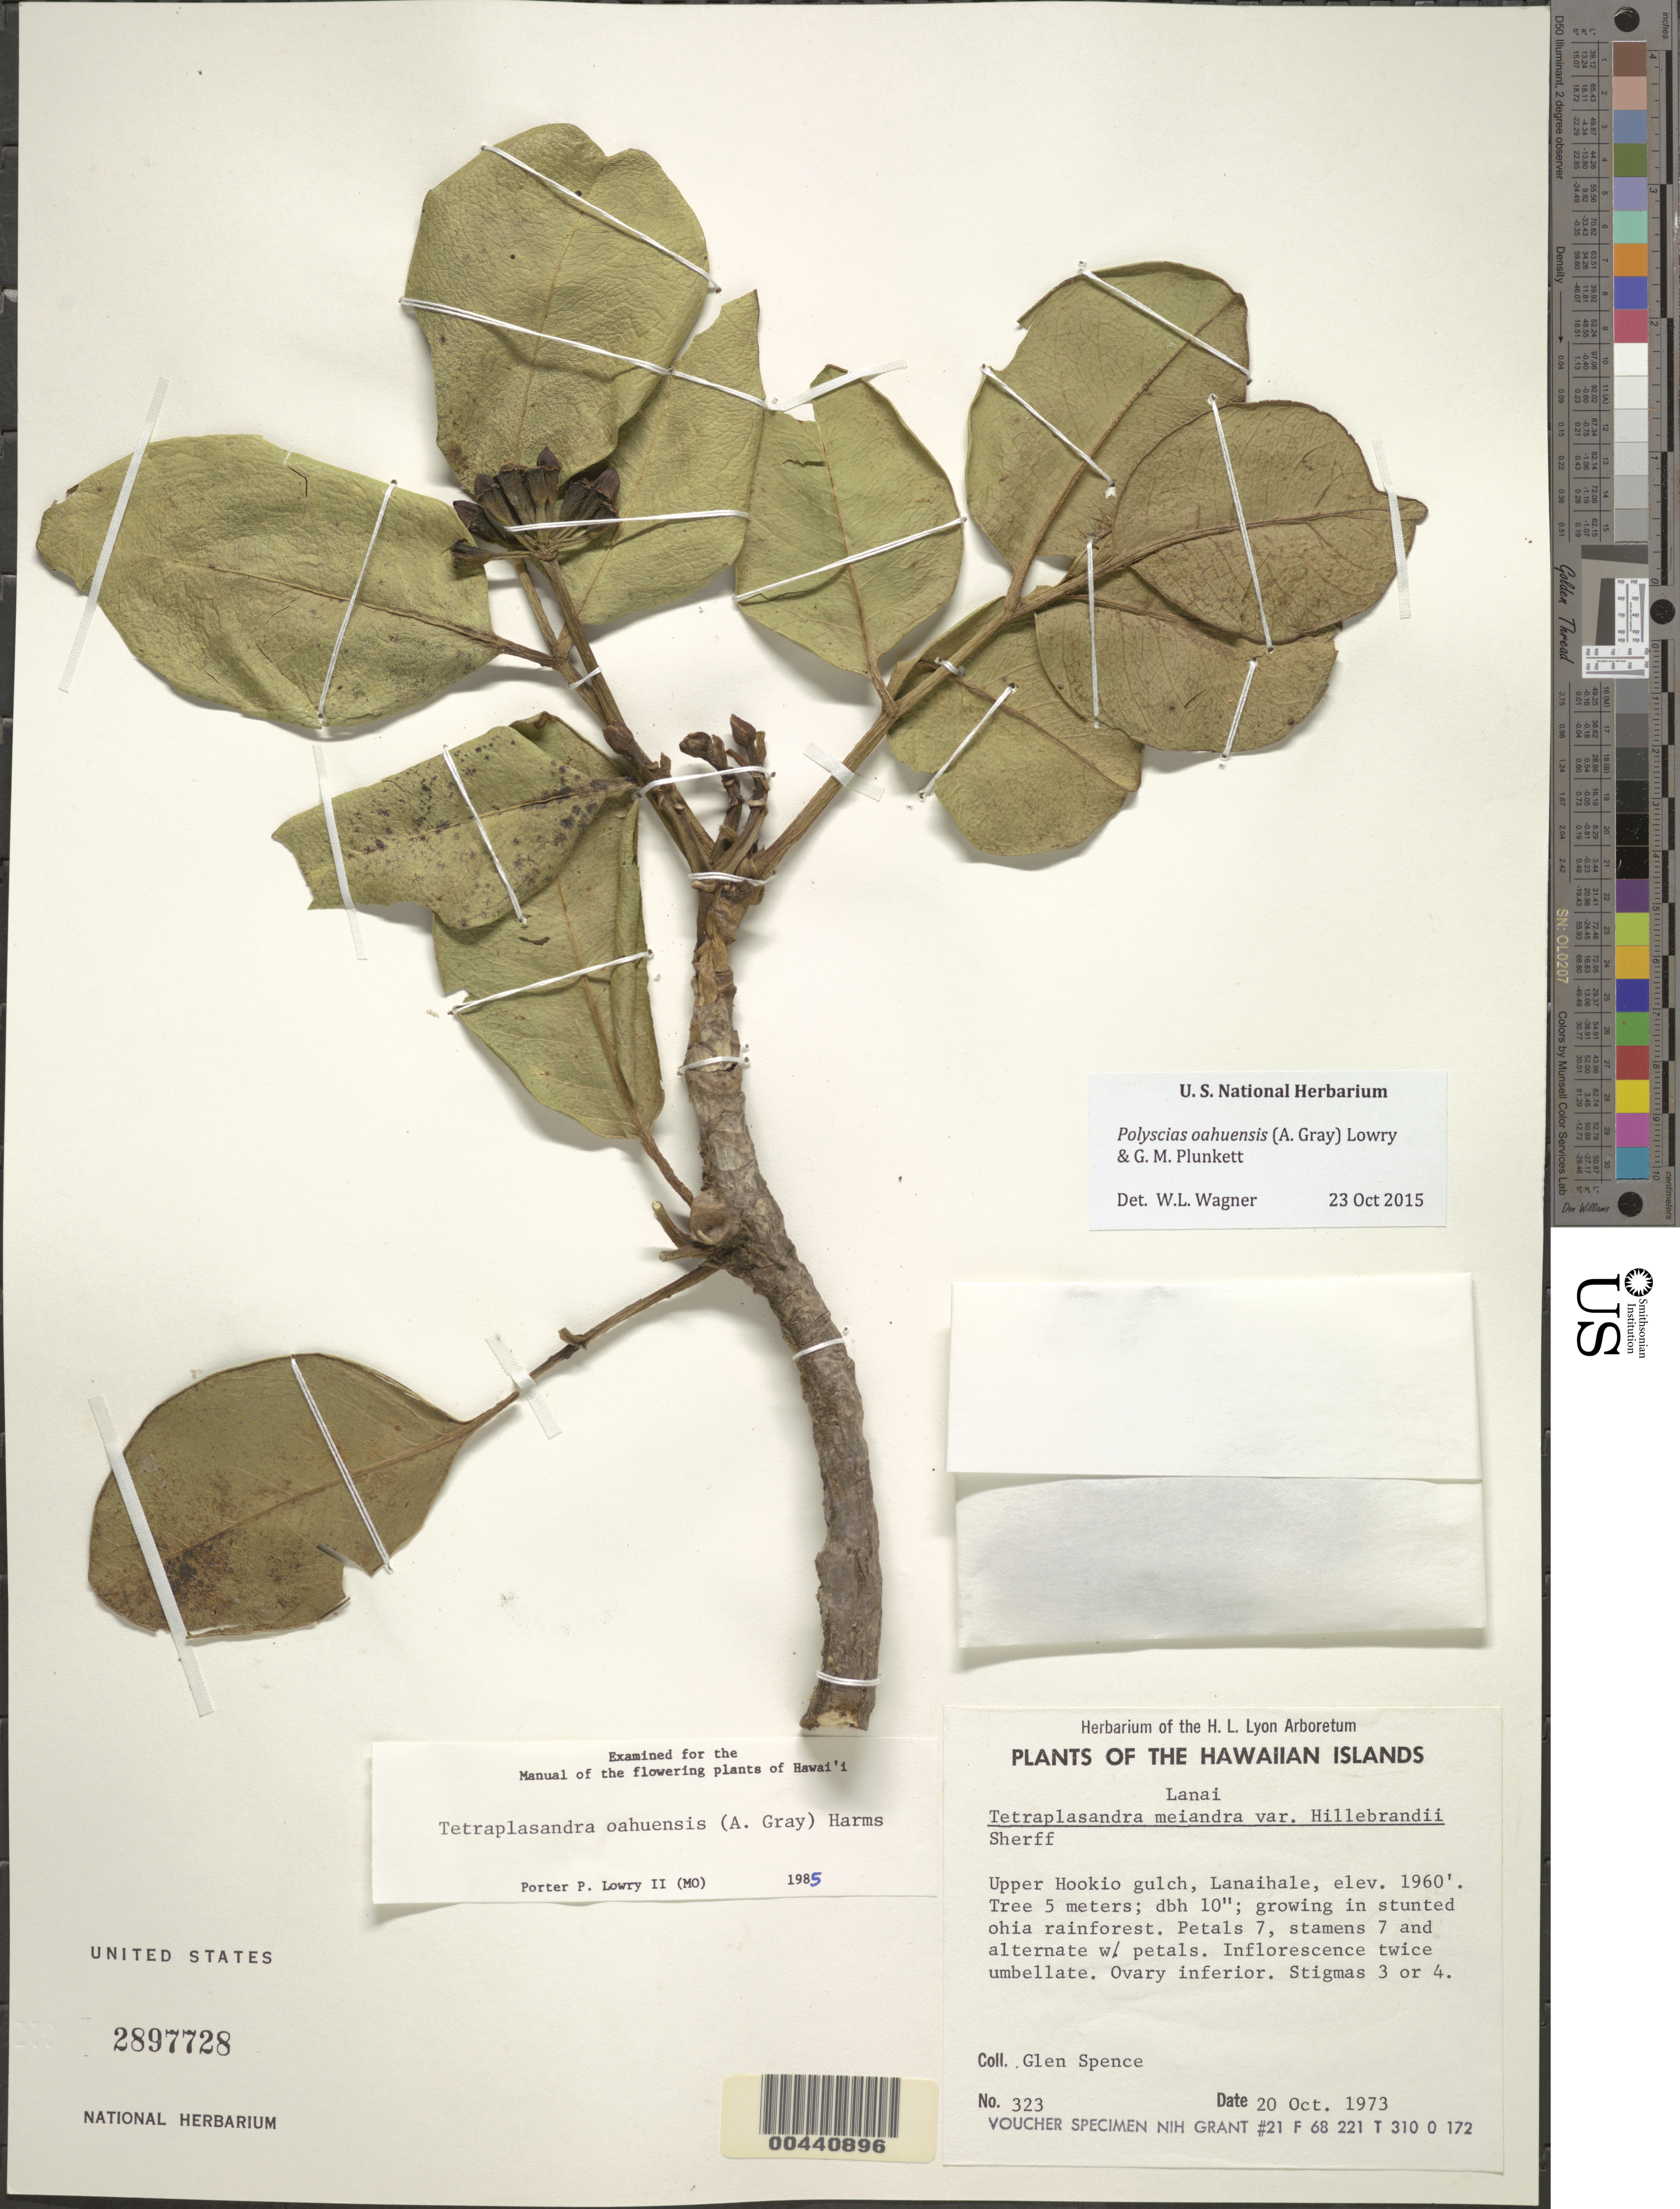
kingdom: Plantae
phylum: Tracheophyta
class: Magnoliopsida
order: Apiales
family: Araliaceae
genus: Polyscias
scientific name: Polyscias oahuensis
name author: (A. Gray) Lowry & G. M. Plunkett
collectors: G. Spence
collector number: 323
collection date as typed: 20 Oct 1973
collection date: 1973-10-20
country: United States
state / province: Hawaii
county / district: Maui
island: Lana'i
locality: Upper Hookio gulch, Lanihale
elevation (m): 597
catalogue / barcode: US 2897728